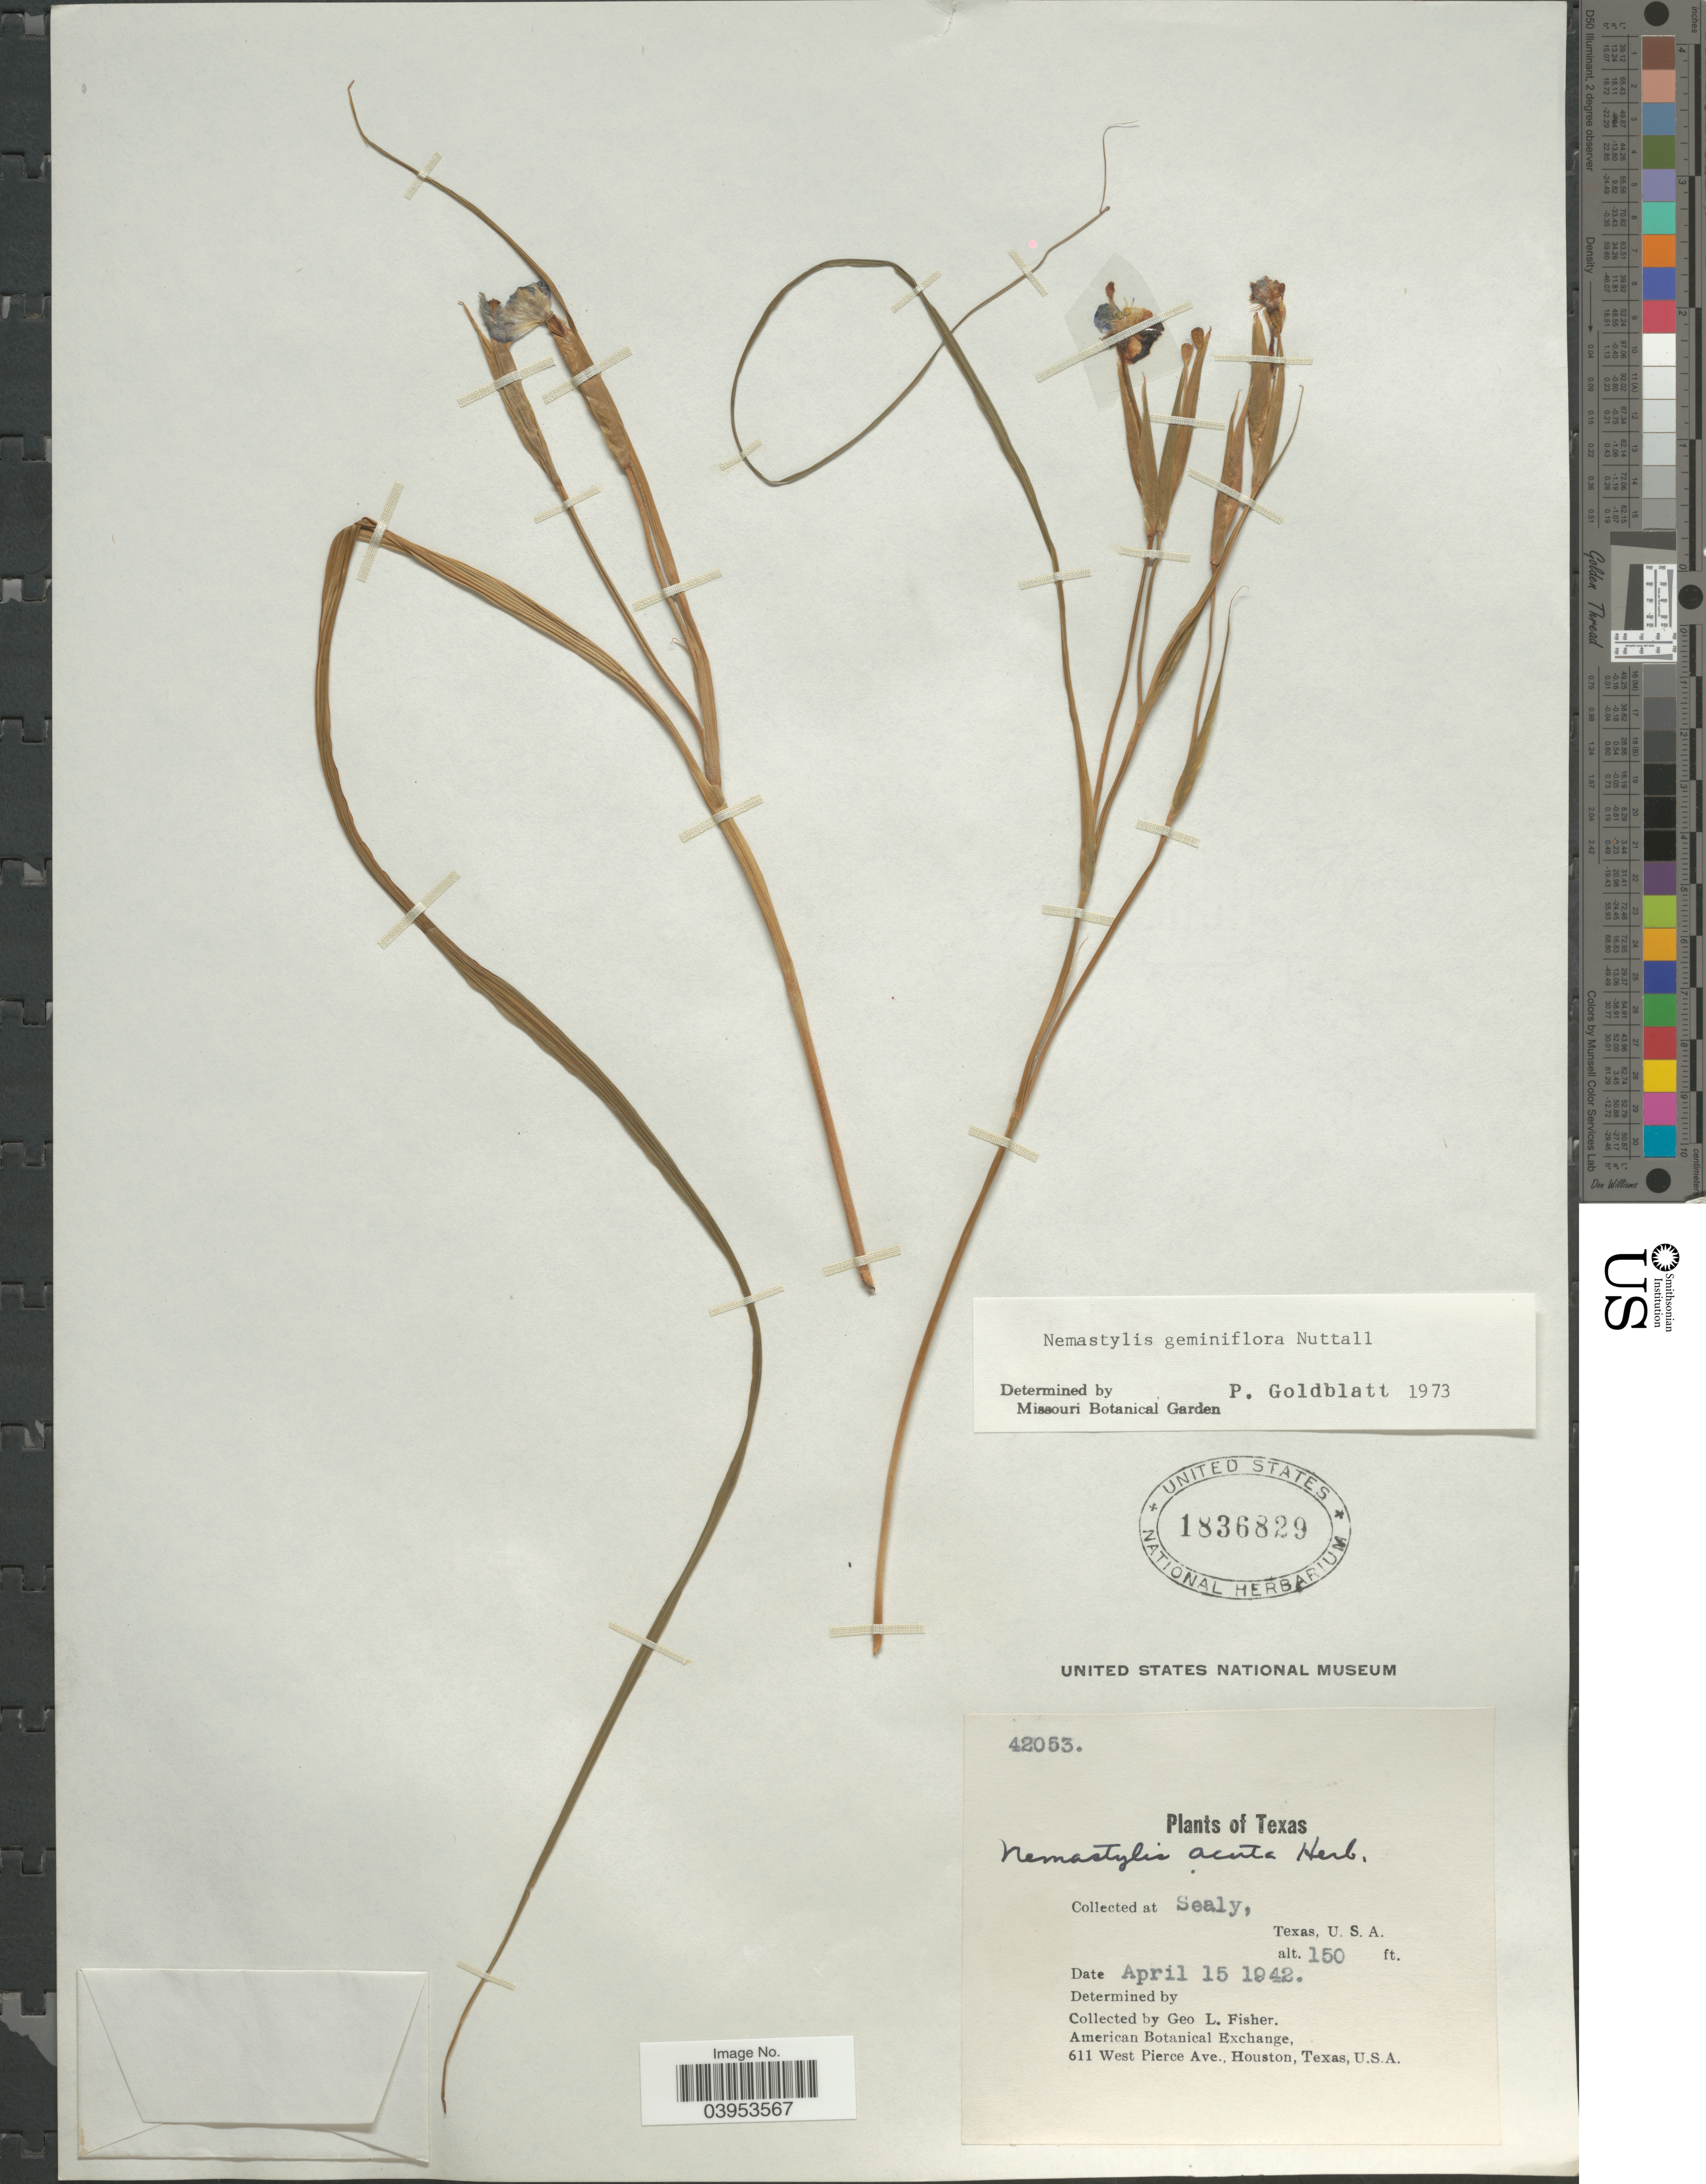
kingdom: Plantae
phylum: Tracheophyta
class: Liliopsida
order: Asparagales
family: Iridaceae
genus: Nemastylis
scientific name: Nemastylis geminiflora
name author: Nutt.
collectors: G. L. Fisher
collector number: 42053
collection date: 1942-04-15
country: United States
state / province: Texas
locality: Sealy.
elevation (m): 46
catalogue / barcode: US 1836829